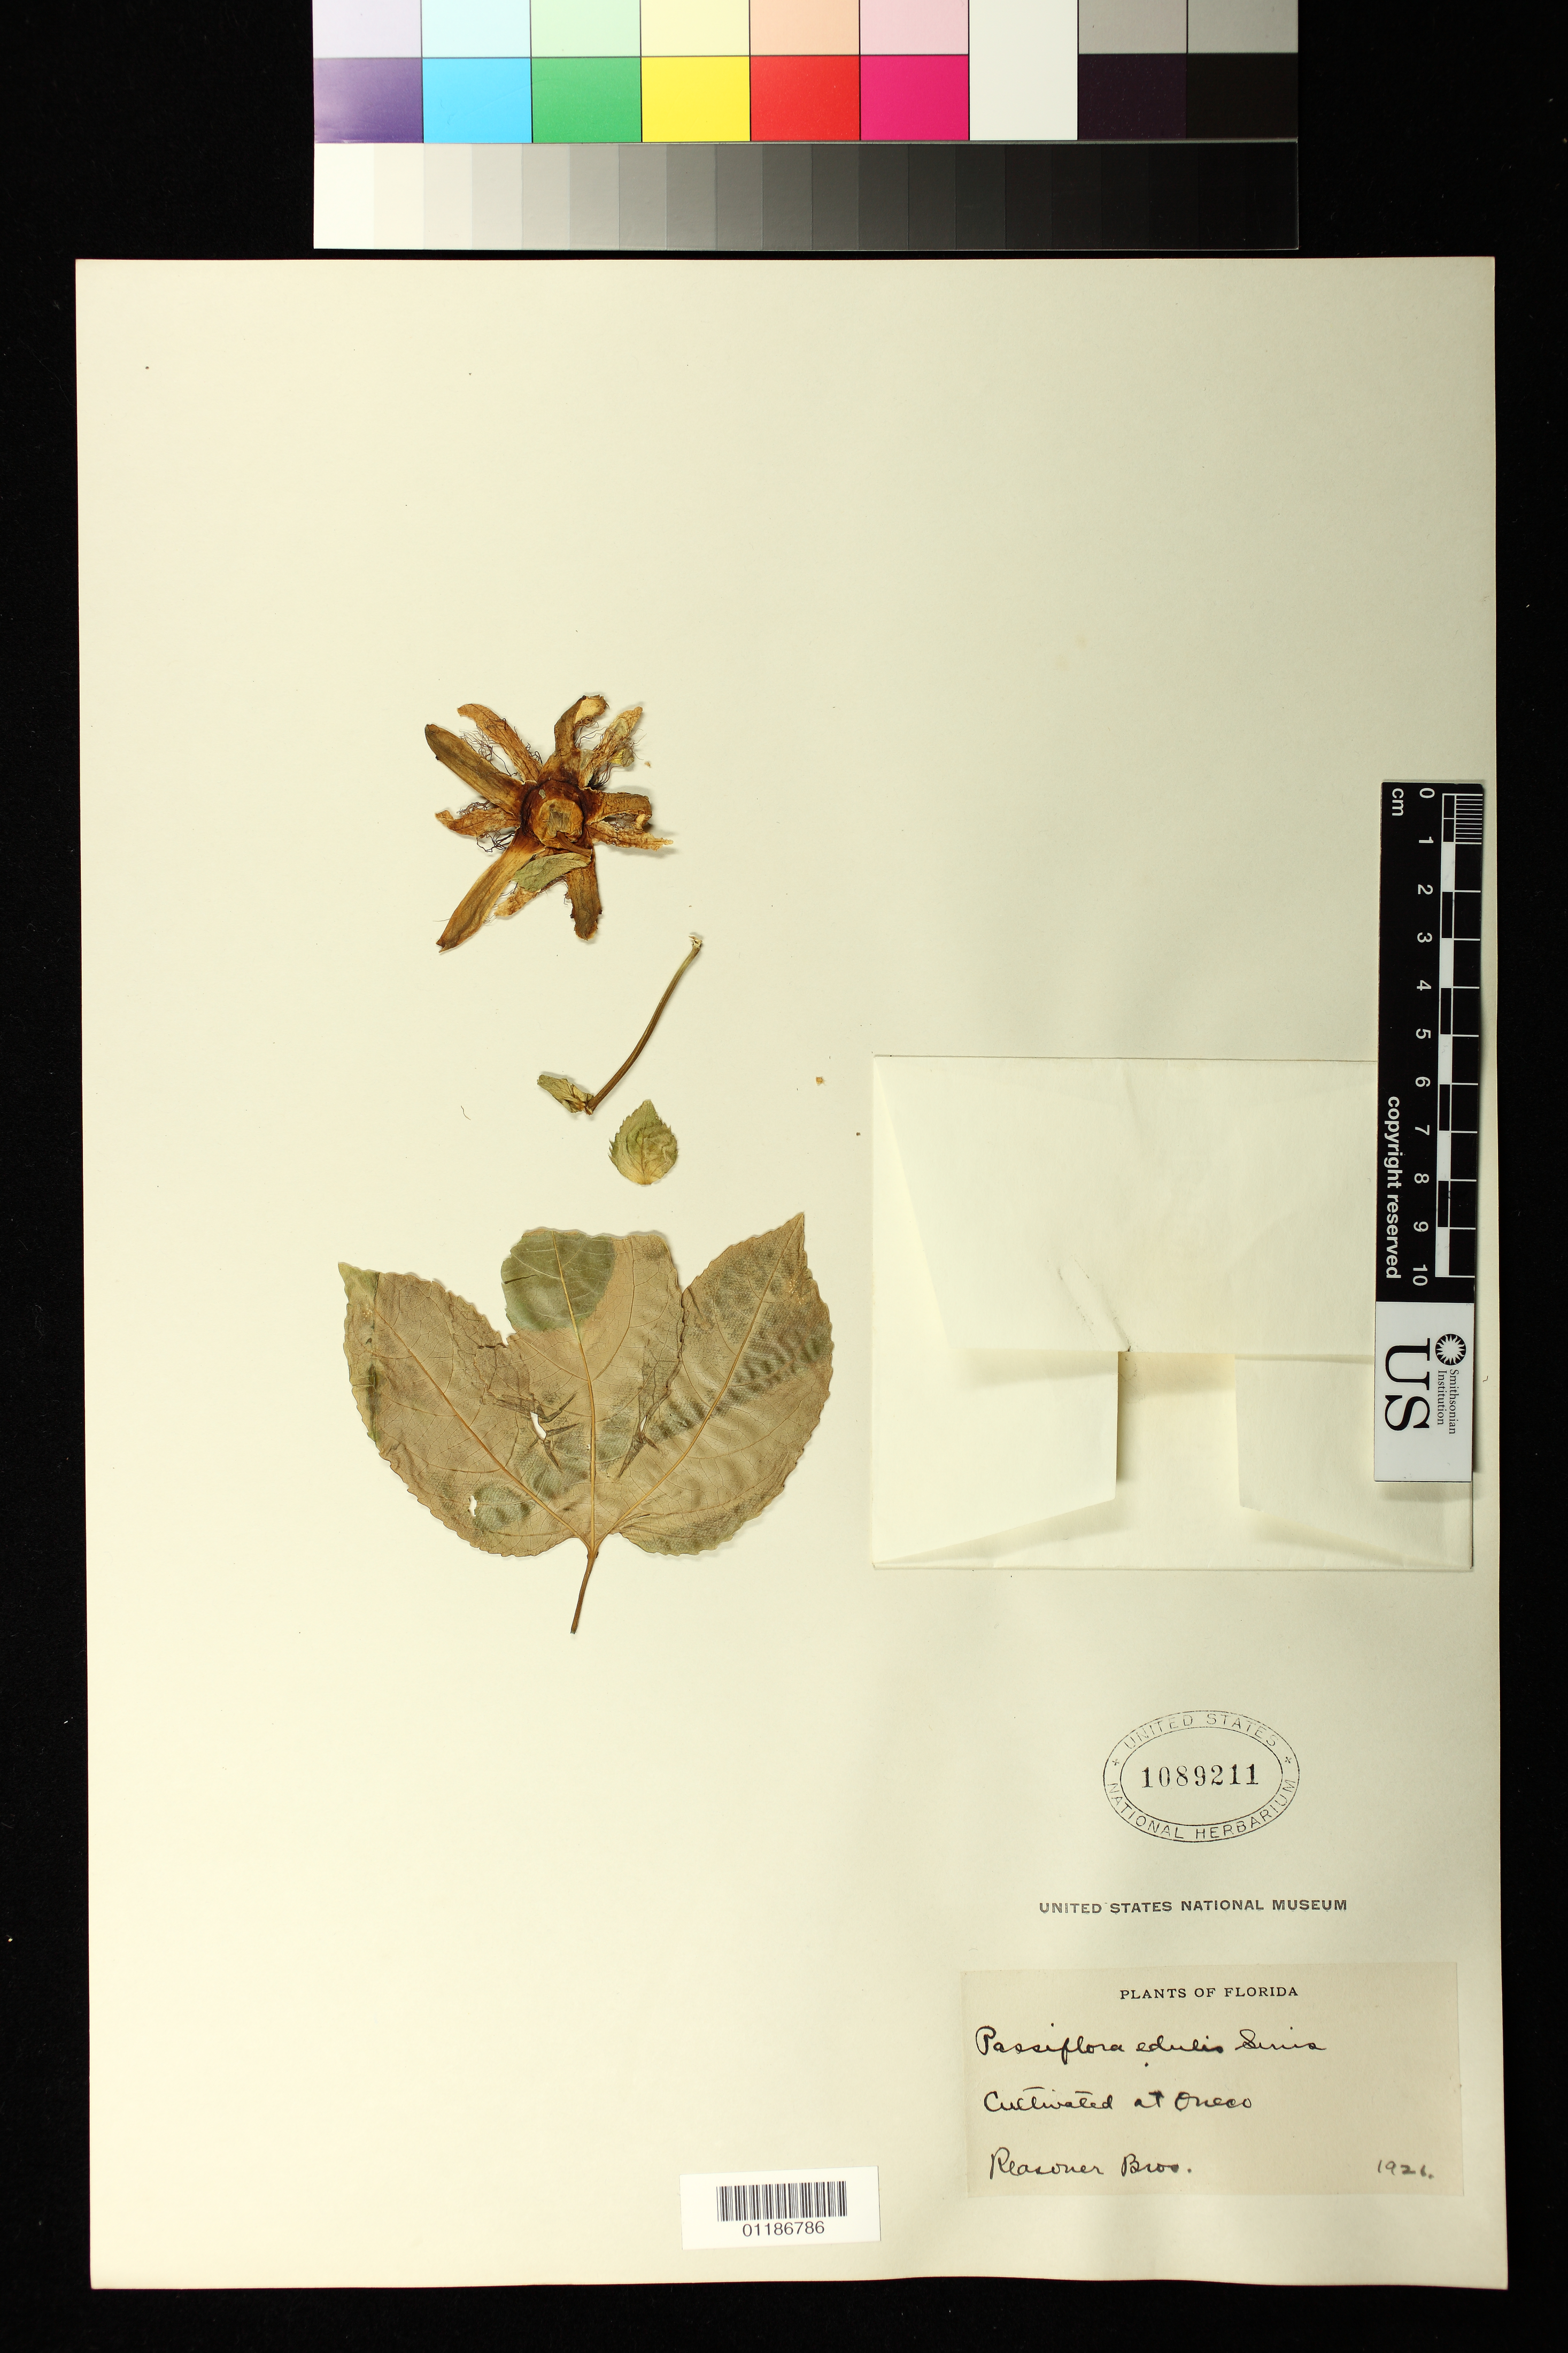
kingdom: Plantae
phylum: Tracheophyta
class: Magnoliopsida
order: Malpighiales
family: Passifloraceae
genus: Passiflora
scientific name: Passiflora edulis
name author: Sims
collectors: Reasoner, --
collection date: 1921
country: United States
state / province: Florida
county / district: Manatee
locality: Oneco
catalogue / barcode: US 1089211